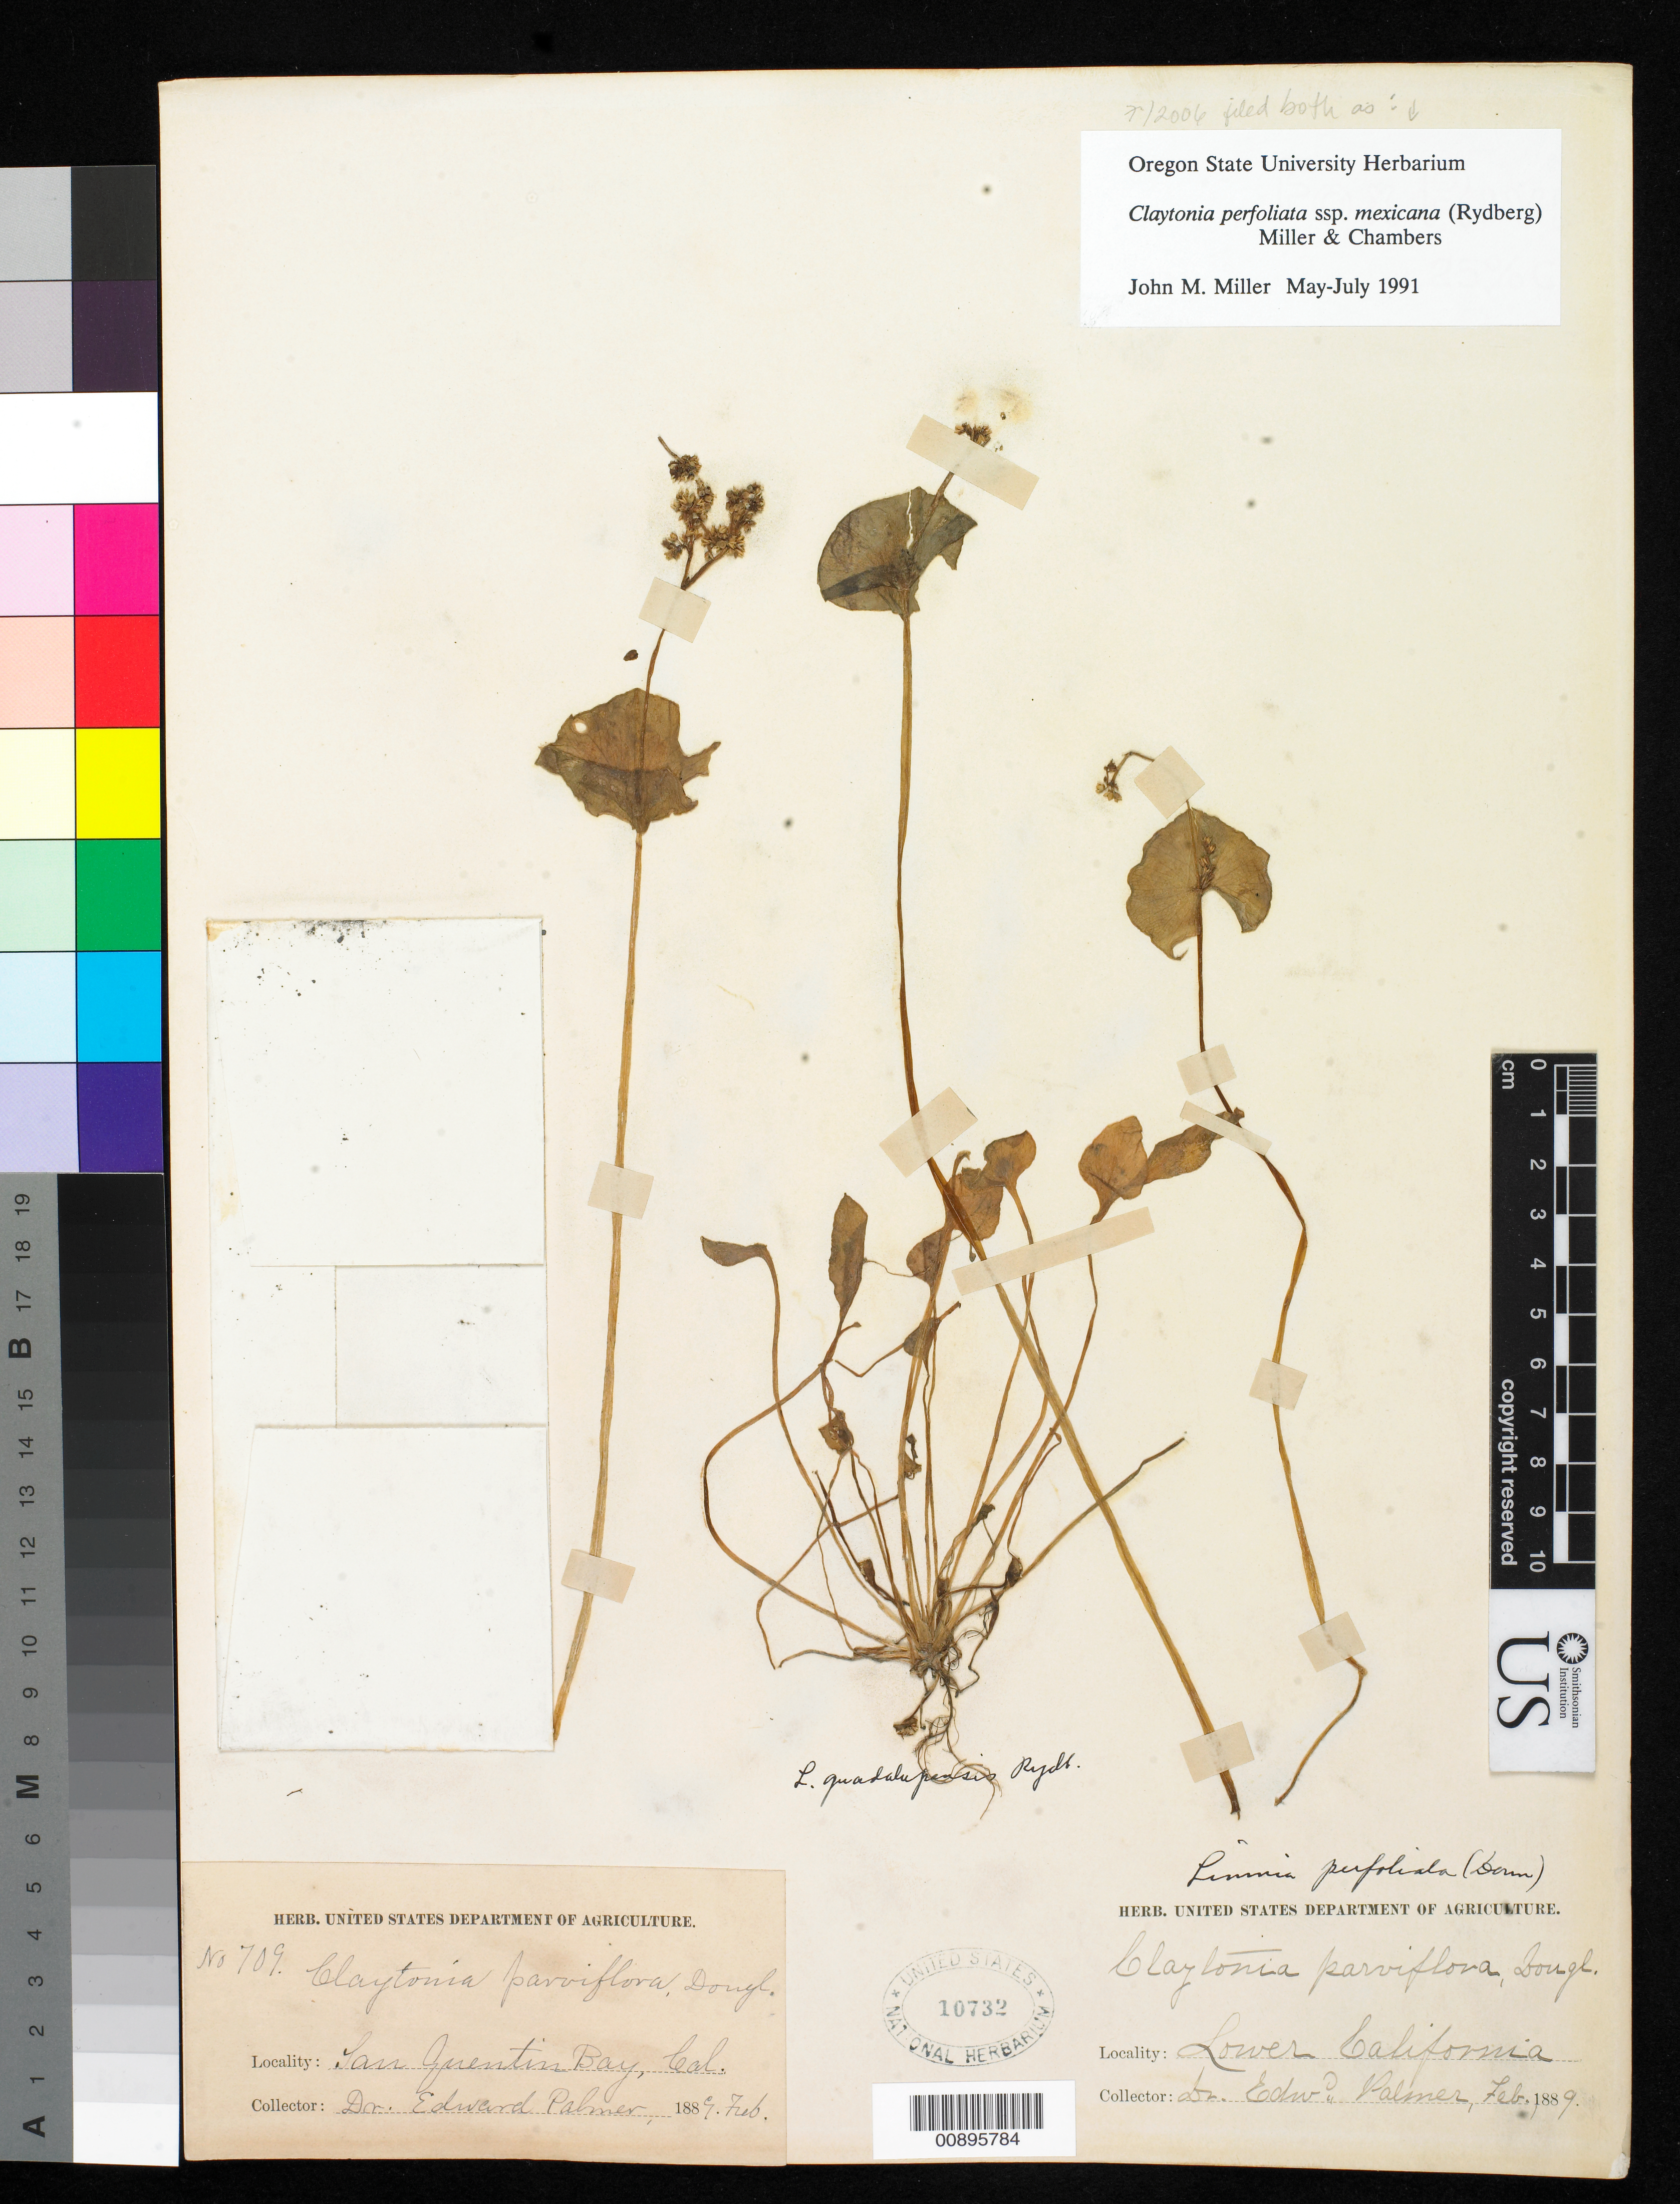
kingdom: Plantae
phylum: Tracheophyta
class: Magnoliopsida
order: Caryophyllales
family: Montiaceae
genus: Claytonia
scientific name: Claytonia perfoliata subsp. mexicana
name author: (Rydb.) Mill. & Chambers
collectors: E. Palmer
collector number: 709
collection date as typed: Feb 1889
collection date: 1889-02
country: Mexico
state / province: Baja California Norte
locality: San Quentin Bay, Baja California.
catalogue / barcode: US 10732